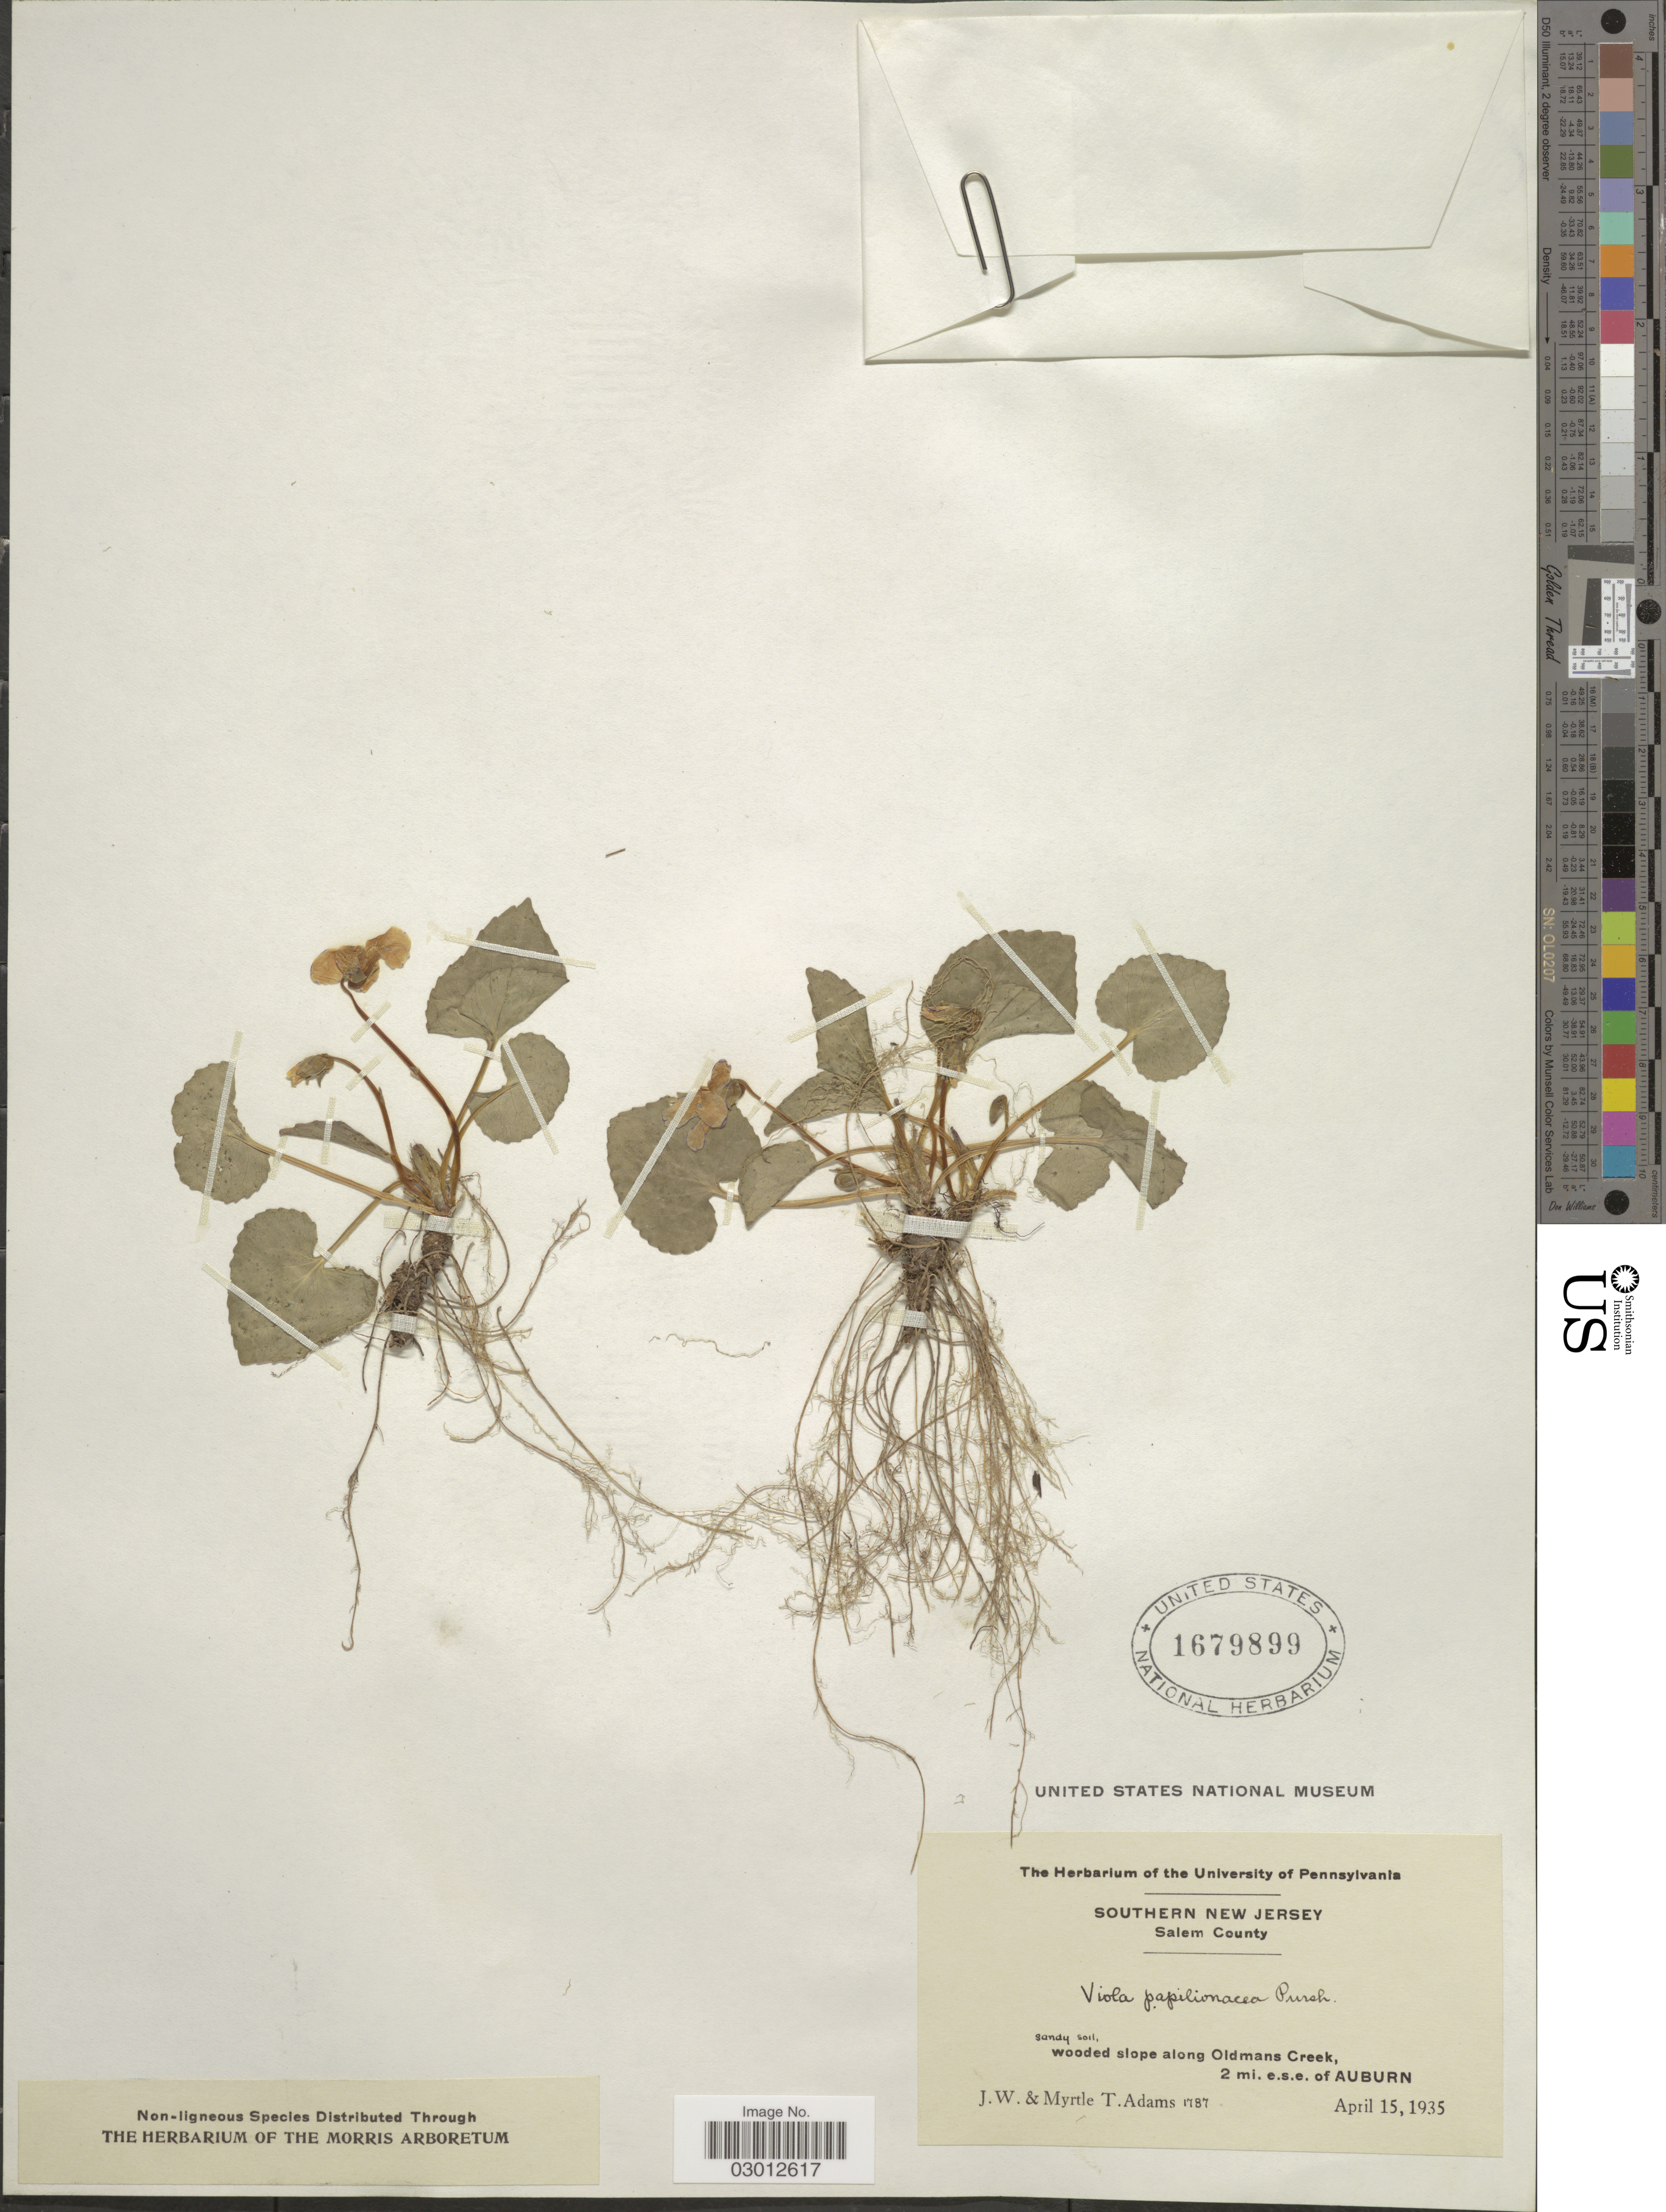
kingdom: Plantae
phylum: Tracheophyta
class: Magnoliopsida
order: Malpighiales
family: Violaceae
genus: Viola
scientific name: Viola papilionacea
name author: Pursh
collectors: J. Adams & M. T. Adams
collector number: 1787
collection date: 1935-04-15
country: United States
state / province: New Jersey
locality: Southern New Jersey, Salem County, Sandy soil, wooded slope along Oldmans Creek, 2 mi e.s.e. of Auburn.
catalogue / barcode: US 1679899